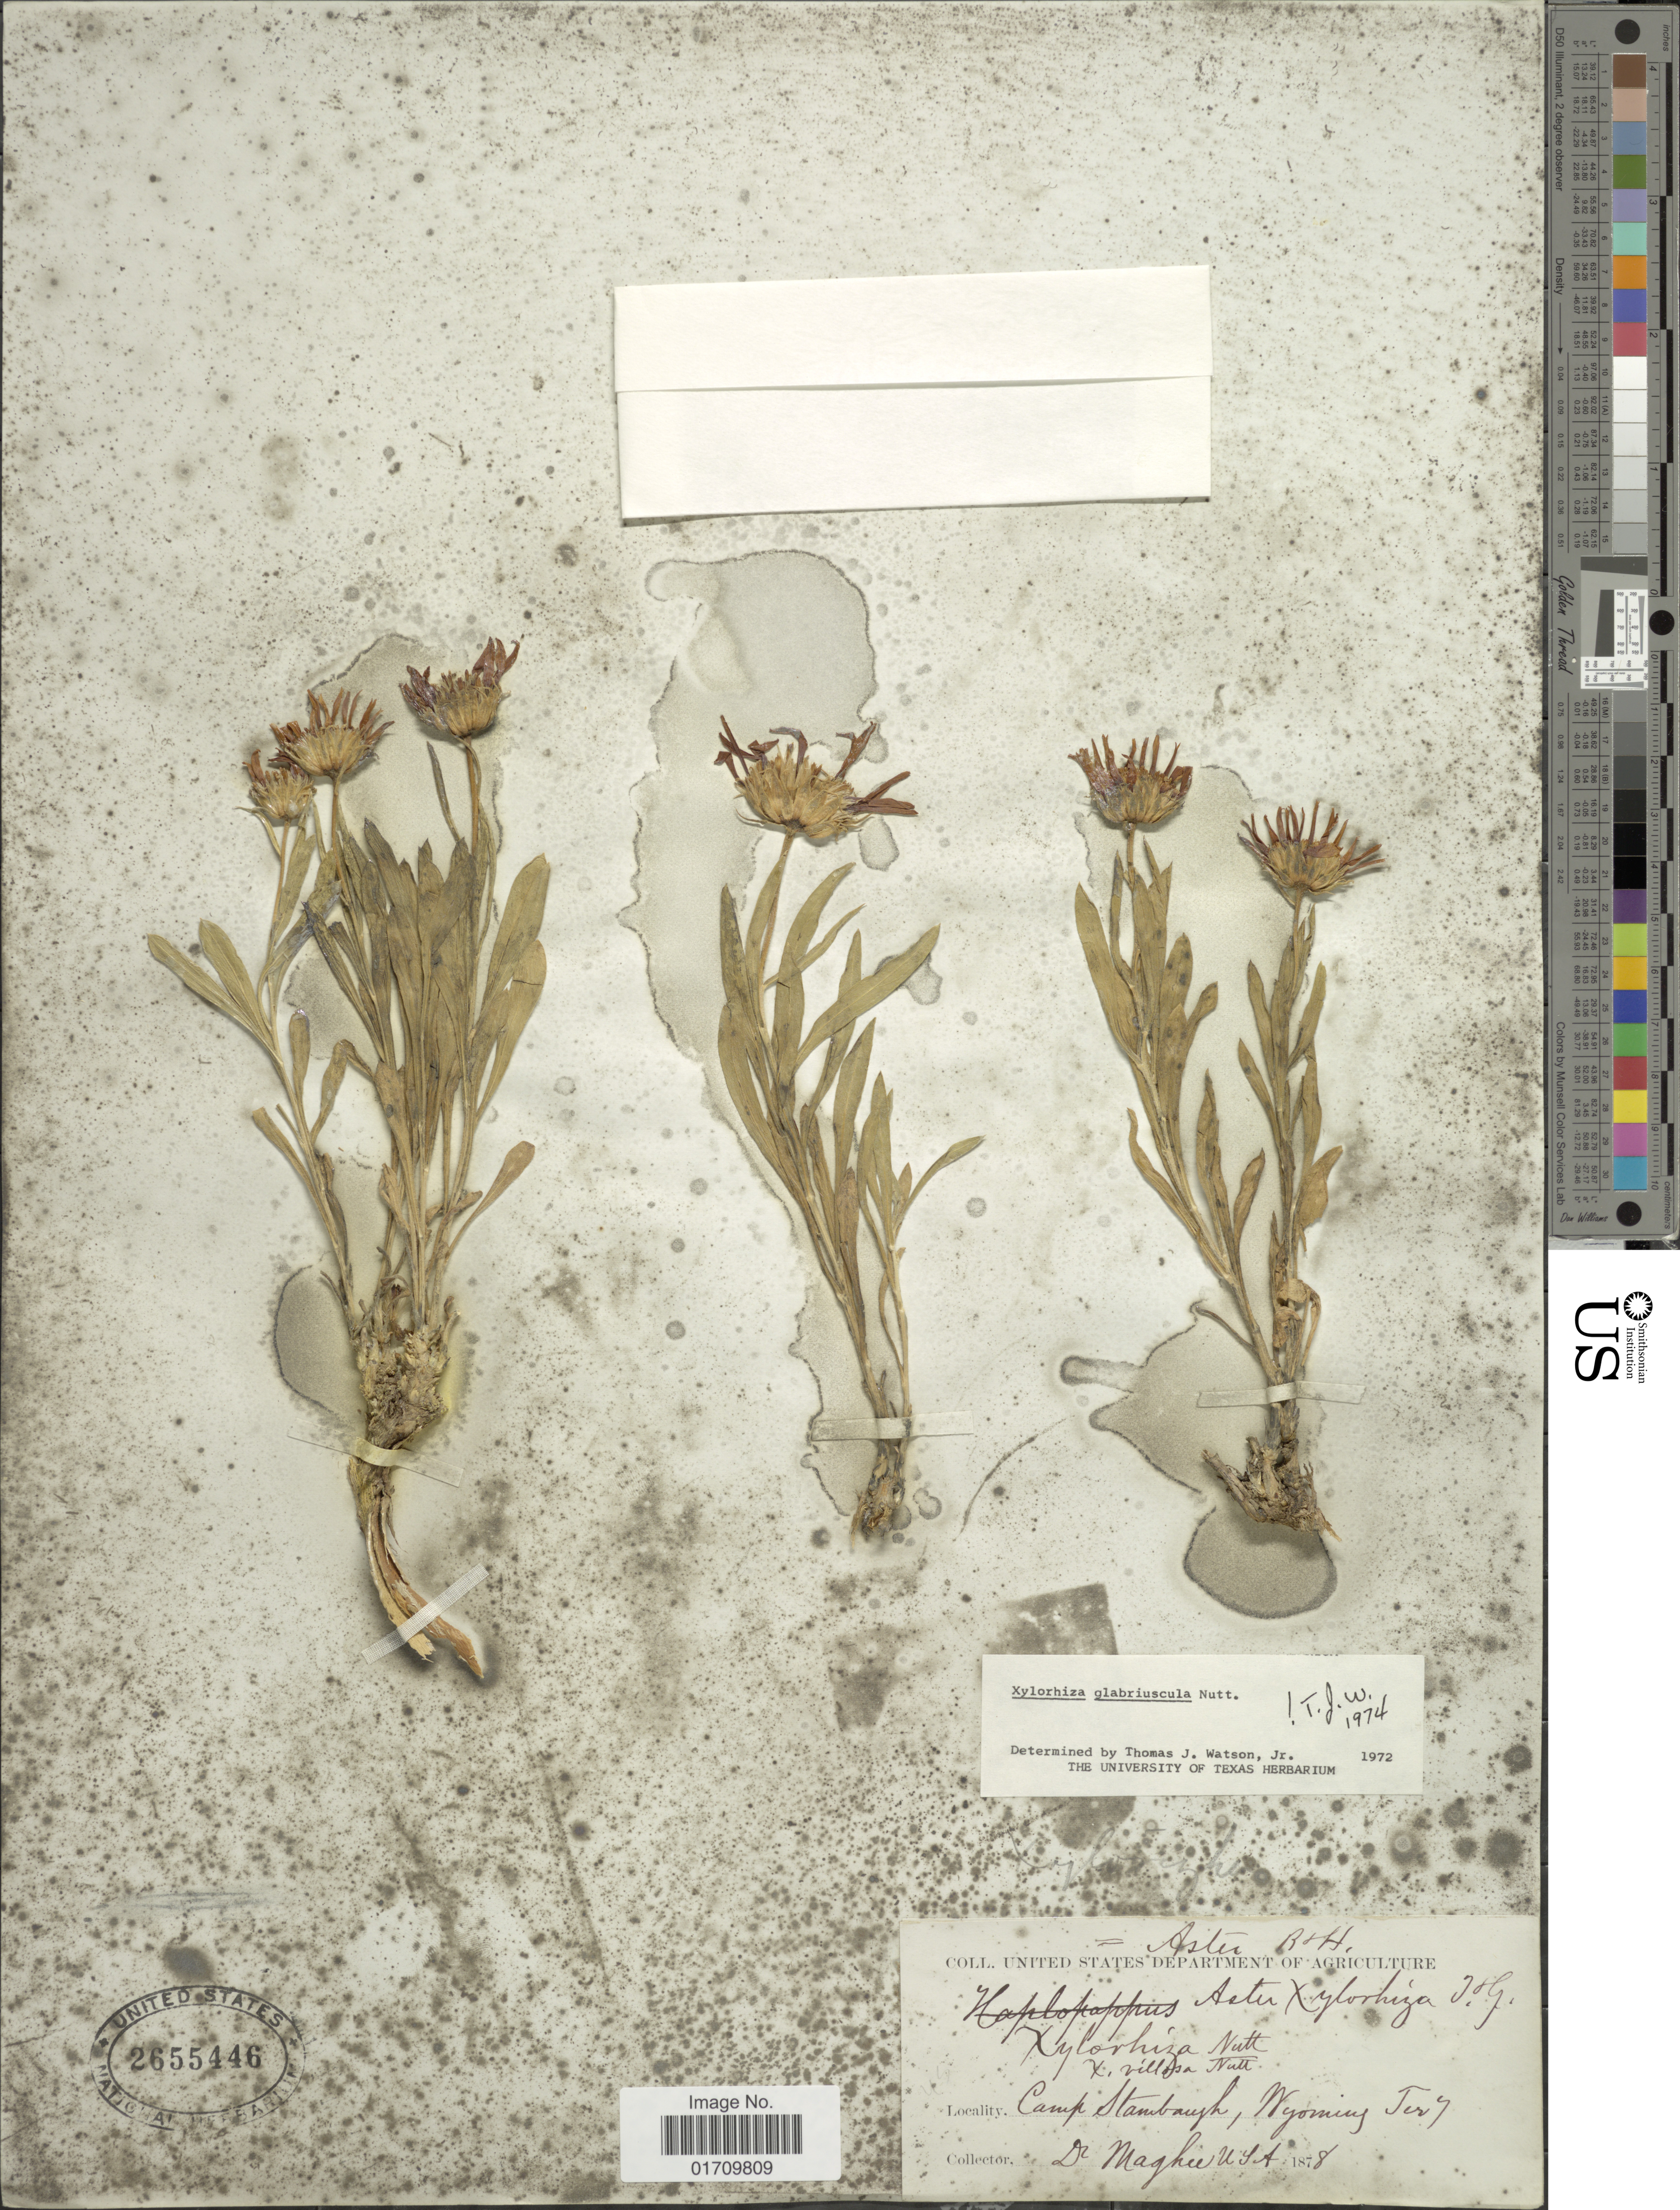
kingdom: Plantae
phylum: Tracheophyta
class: Magnoliopsida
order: Asterales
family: Asteraceae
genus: Xylorhiza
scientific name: Xylorhiza glabriuscula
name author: Nutt.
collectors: -. Maghee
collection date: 1878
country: United States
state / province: Wyoming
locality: Camp Stambaugh, Wyoming Ter.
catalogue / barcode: US 2655446